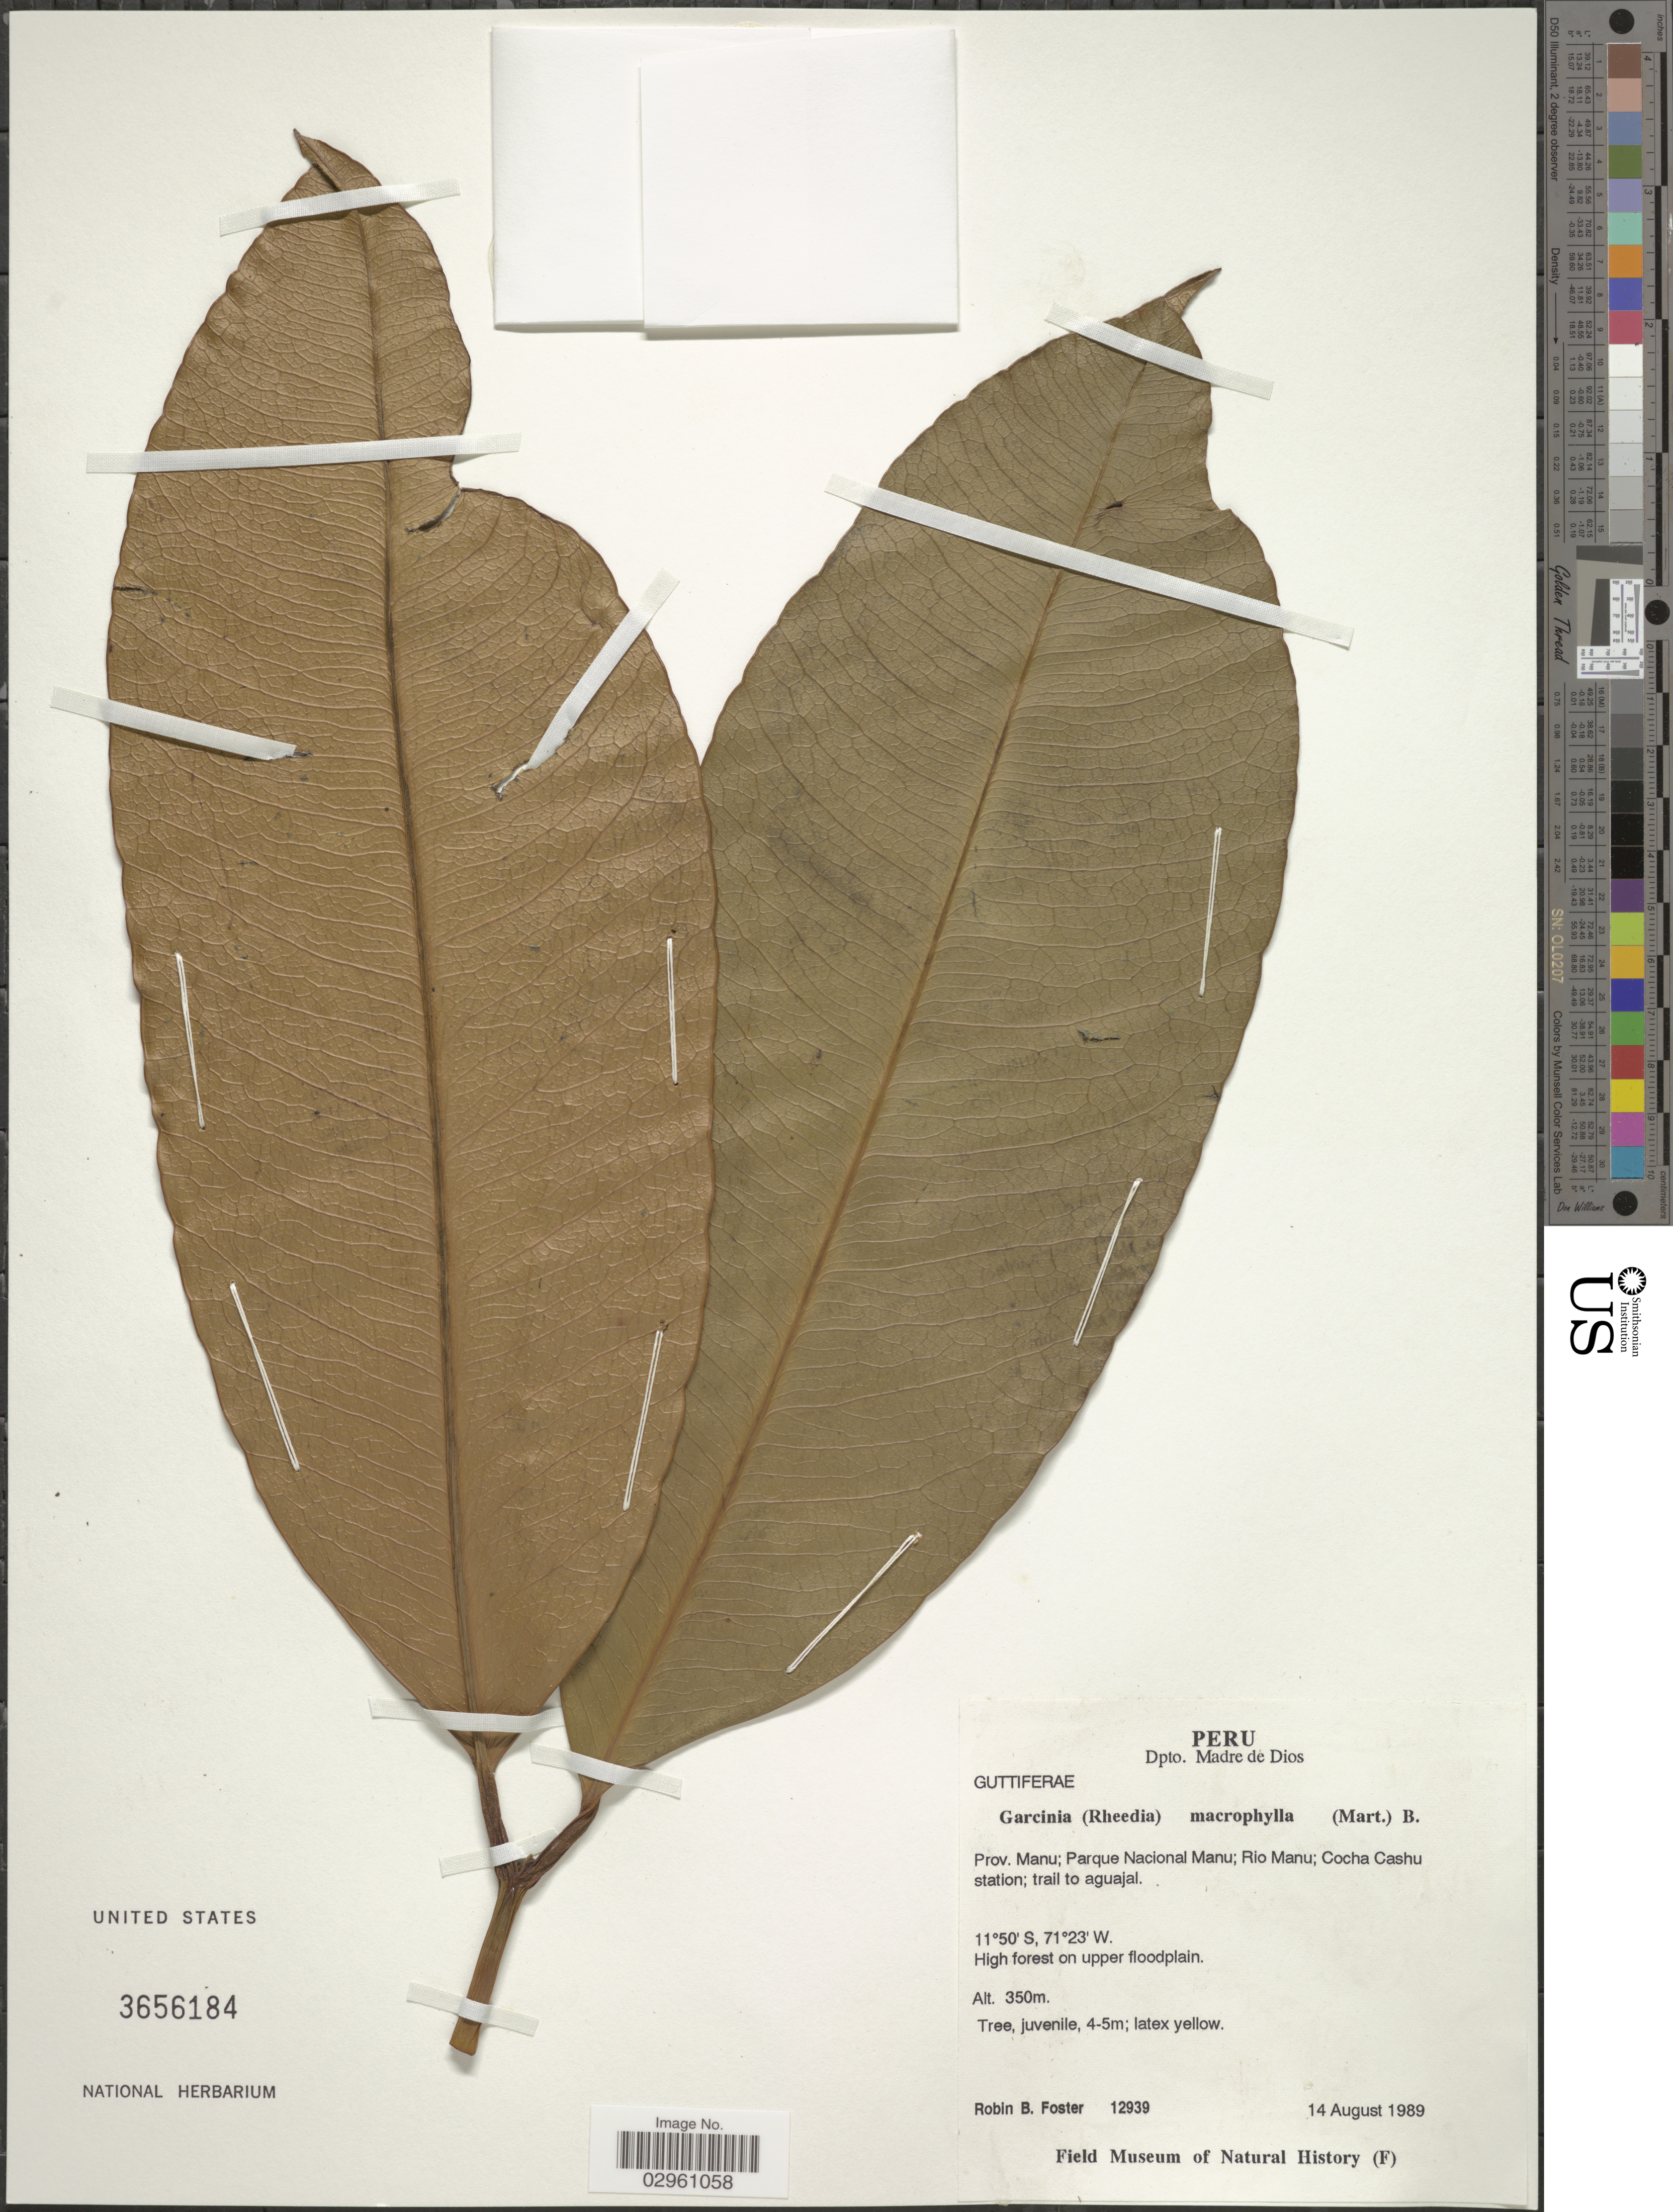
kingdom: Plantae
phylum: Tracheophyta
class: Magnoliopsida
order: Malpighiales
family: Clusiaceae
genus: Garcinia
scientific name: Garcinia macrophylla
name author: Mart.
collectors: R. B. Foster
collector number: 12939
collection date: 1989-08-14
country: Peru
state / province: Madre de Dios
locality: Dpto. Madre de Dios. Prov. Manu; Parque Nacional Manu; Rio Manu; Cocha Cashu station; trail to aguajal.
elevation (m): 350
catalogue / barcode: US 3656184